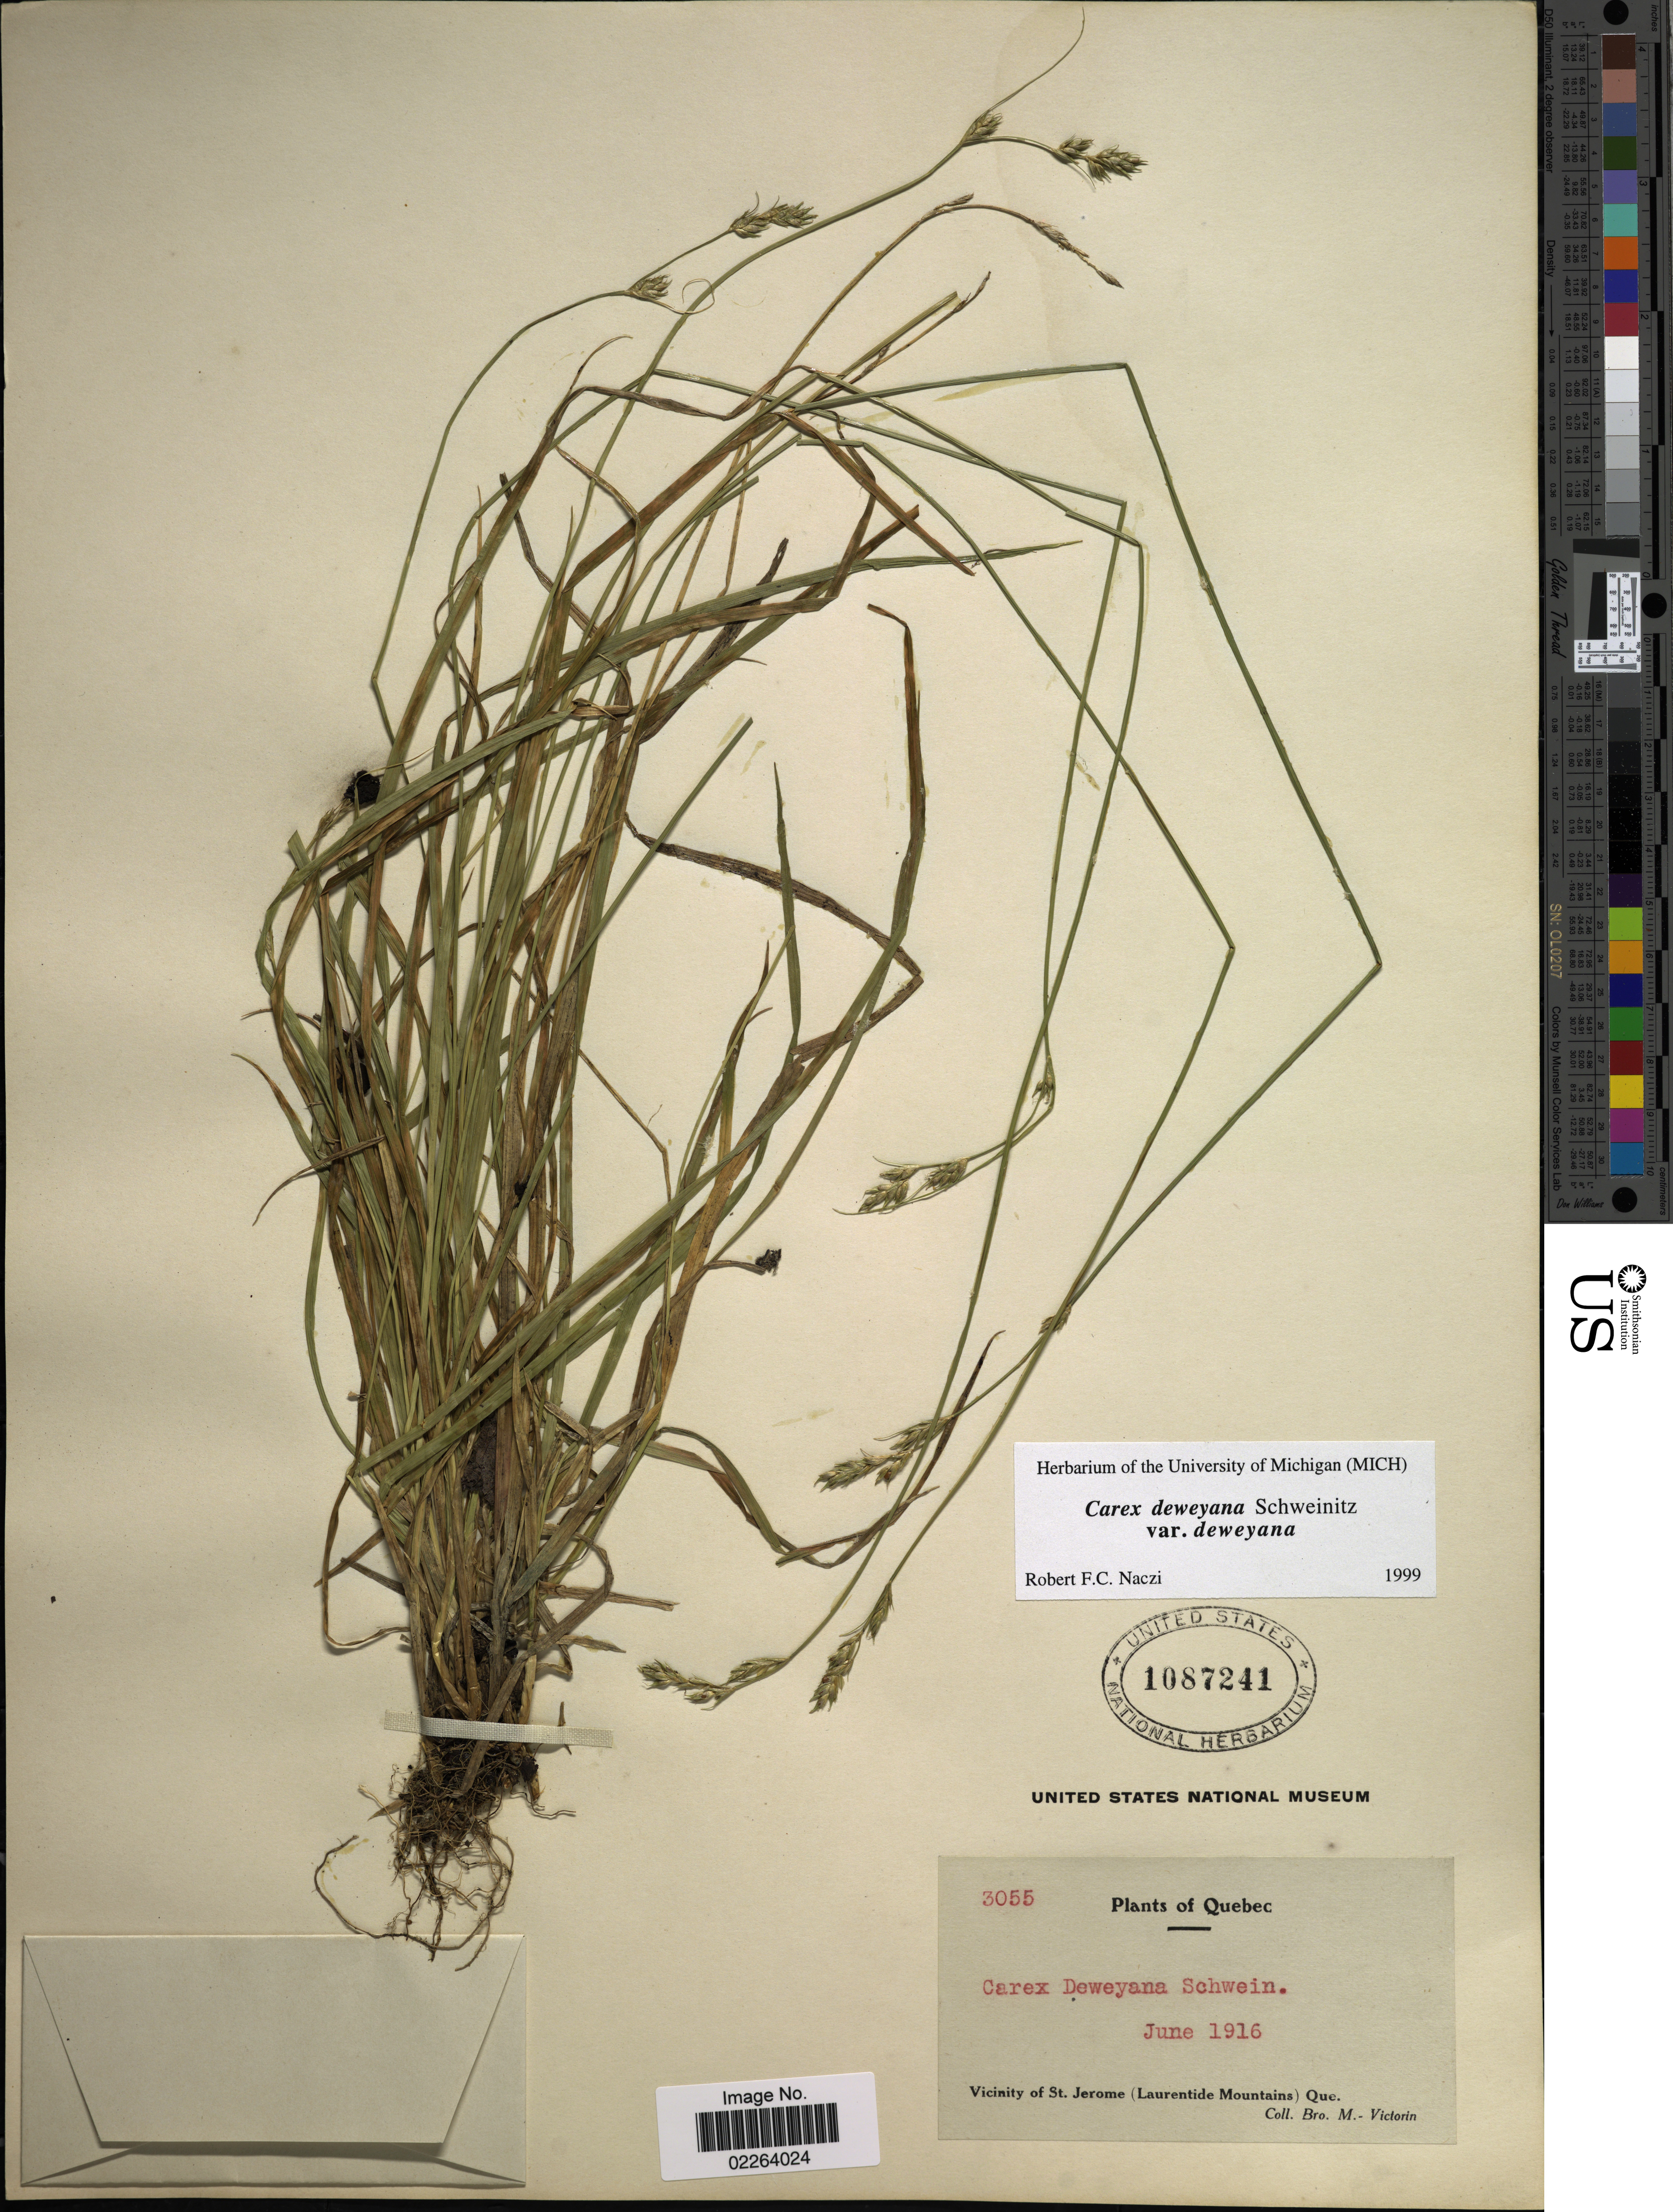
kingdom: Plantae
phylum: Tracheophyta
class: Liliopsida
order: Poales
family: Cyperaceae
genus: Carex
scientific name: Carex deweyana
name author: Schwein.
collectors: Fr. Marie-Victorin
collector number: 3055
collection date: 1916-06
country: Canada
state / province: Quebec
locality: Vicinity of St. Jerome (Laurentide Mountains)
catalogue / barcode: US 1087241